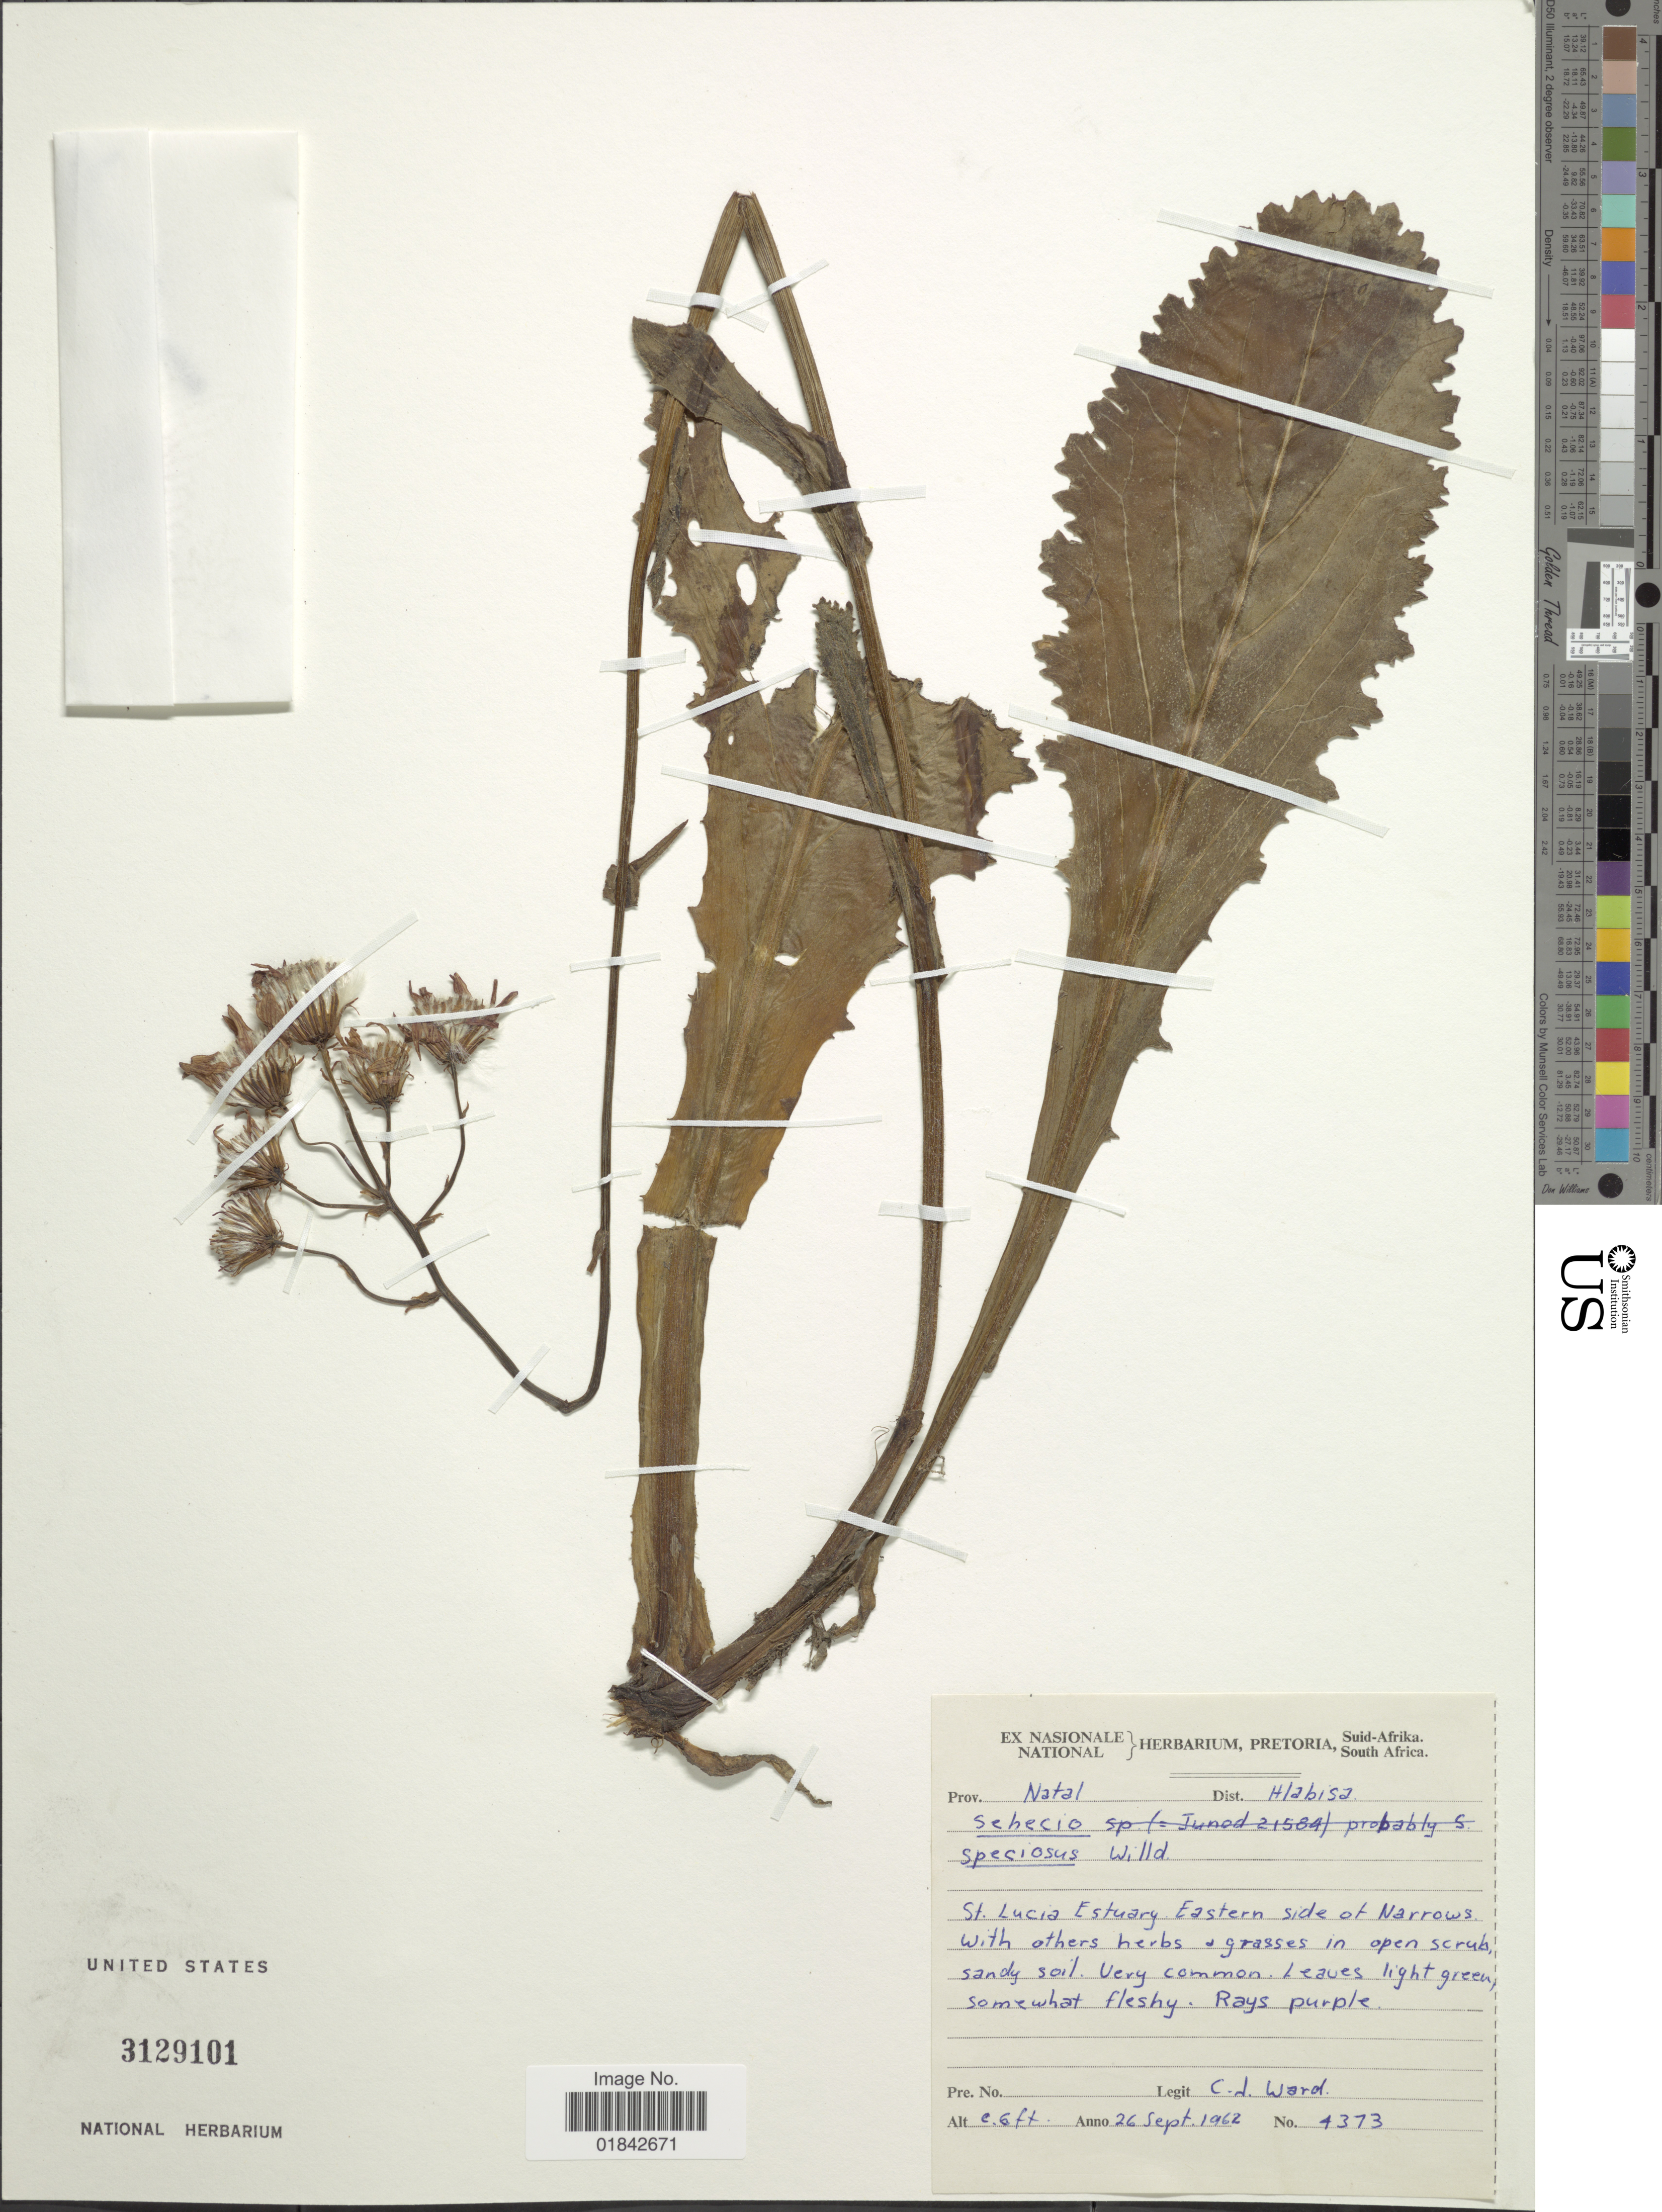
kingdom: Plantae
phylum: Tracheophyta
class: Magnoliopsida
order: Asterales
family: Asteraceae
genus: Senecio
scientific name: Senecio speciosus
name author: Willd.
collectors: C. J. Ward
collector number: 4373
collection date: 1962-09-26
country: South Africa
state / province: KwaZulu-Natal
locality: Hlabisa, St. Lucia Estuary Eastern side of Narrows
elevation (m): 2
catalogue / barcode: US 3129101